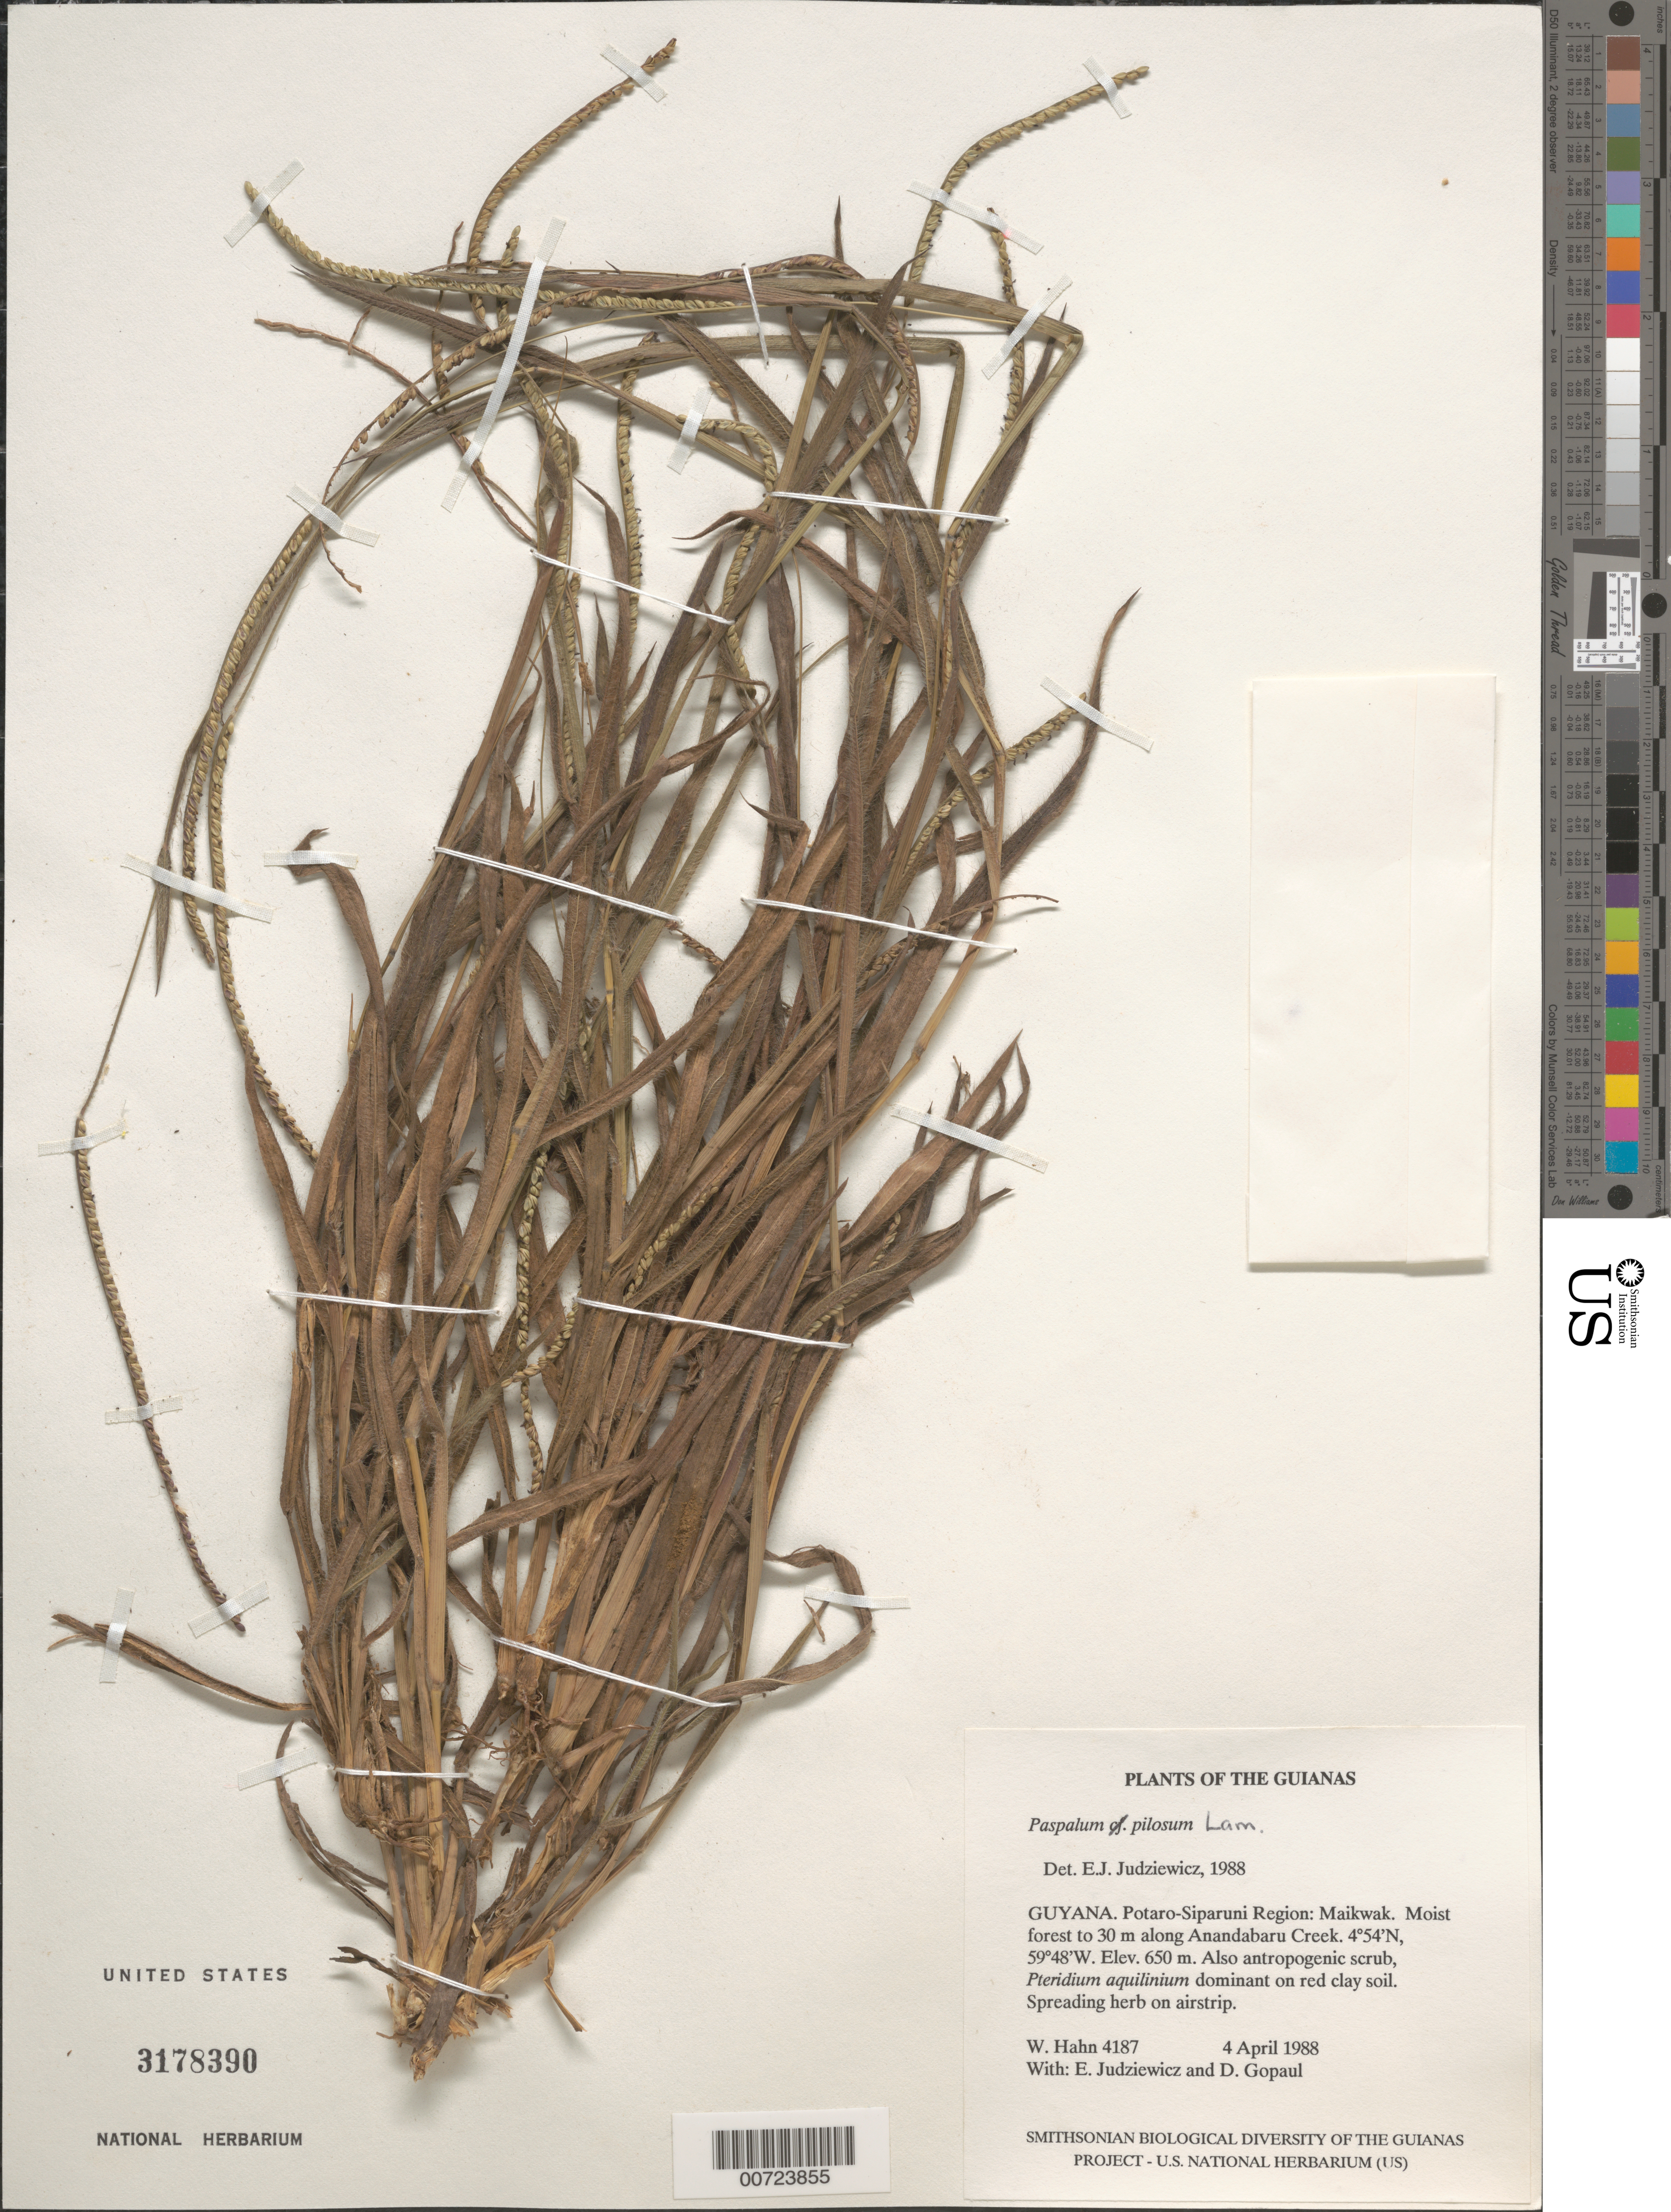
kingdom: Plantae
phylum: Tracheophyta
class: Liliopsida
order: Poales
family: Poaceae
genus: Paspalum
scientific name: Paspalum pilosum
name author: Lam.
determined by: Judziewicz, E. J.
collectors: W. Hahn, E. J. Judziewicz & D. Gopaul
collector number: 4187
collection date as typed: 4 April 1988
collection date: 1988-04-04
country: Guyana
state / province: Potaro-Siparuni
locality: Maikwak, along Anandabaru Creek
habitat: Moist forest to 30 m. Also antropogenic scrub, Pteridium aquilinium dominant. Red clay soil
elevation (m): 650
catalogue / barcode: US 3178390